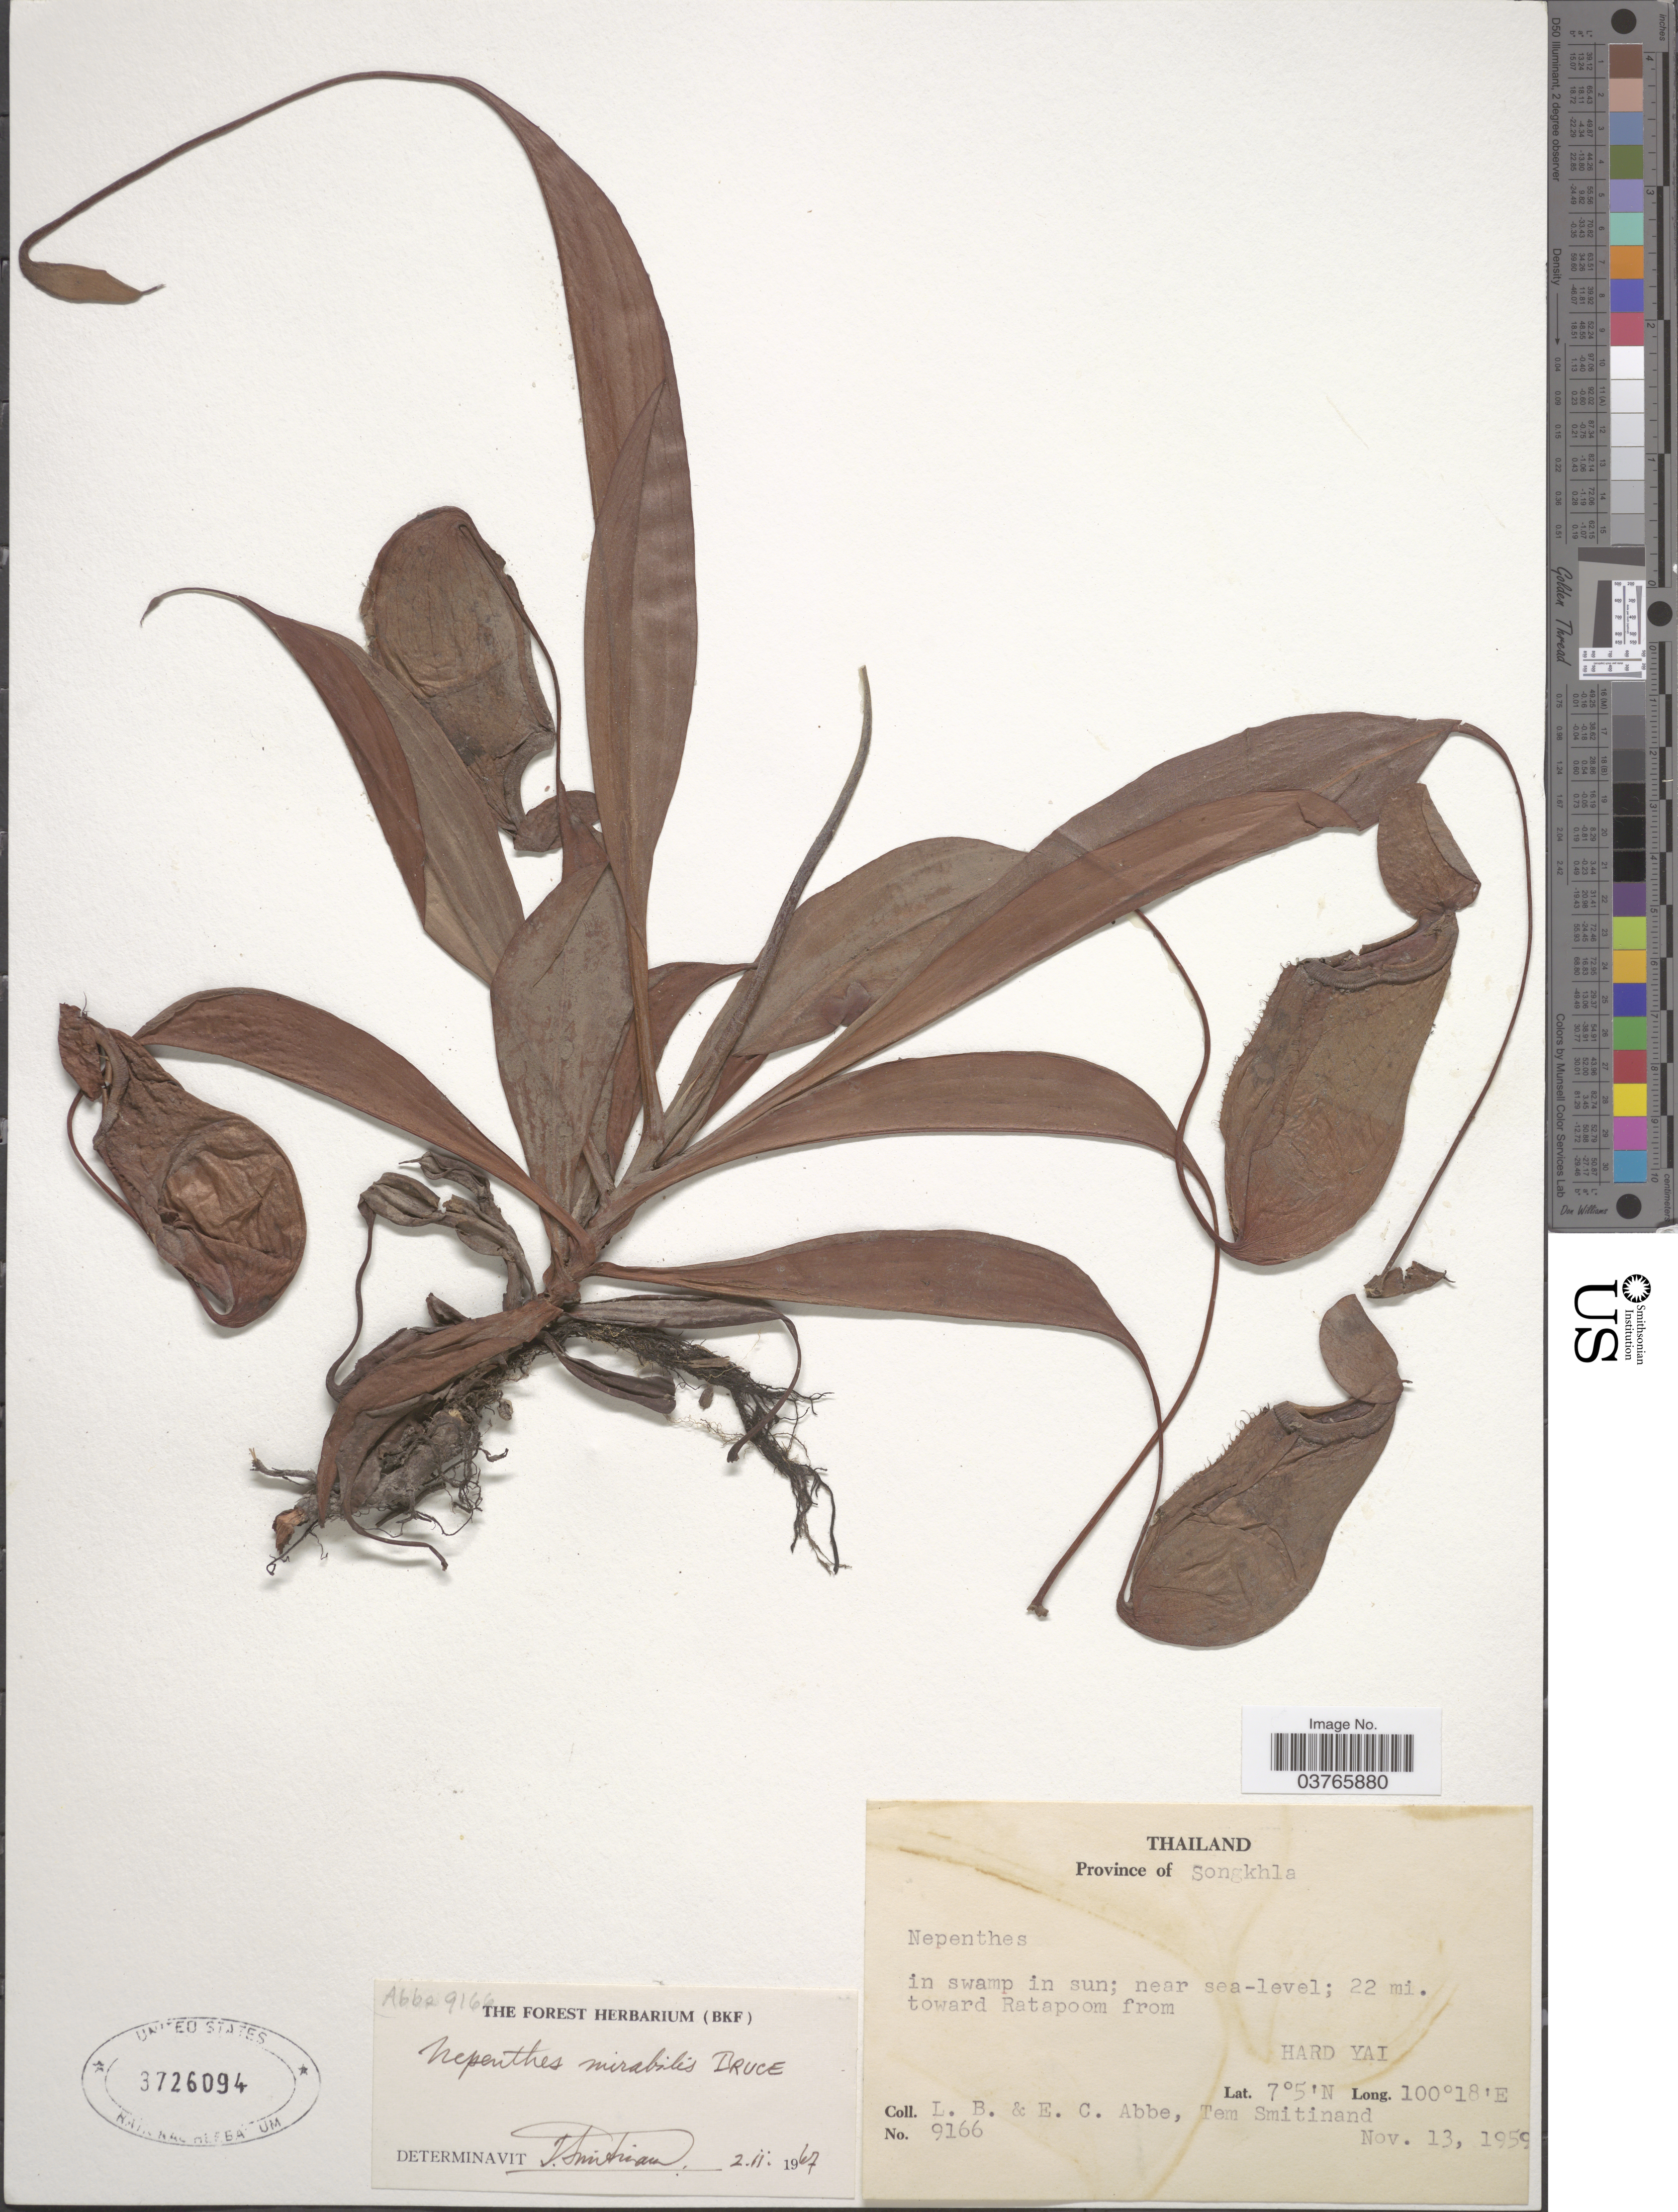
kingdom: Plantae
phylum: Tracheophyta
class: Magnoliopsida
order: Caryophyllales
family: Nepenthaceae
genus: Nepenthes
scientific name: Nepenthes sp.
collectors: L. B. Abbe, E. C. Abbe & T. Smitinand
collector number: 9166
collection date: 1959-11-13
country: Thailand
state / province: Songkhla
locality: In swamp in sun; 22 mi. toward Ratapoom from Hard Yai.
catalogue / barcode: US 3726094